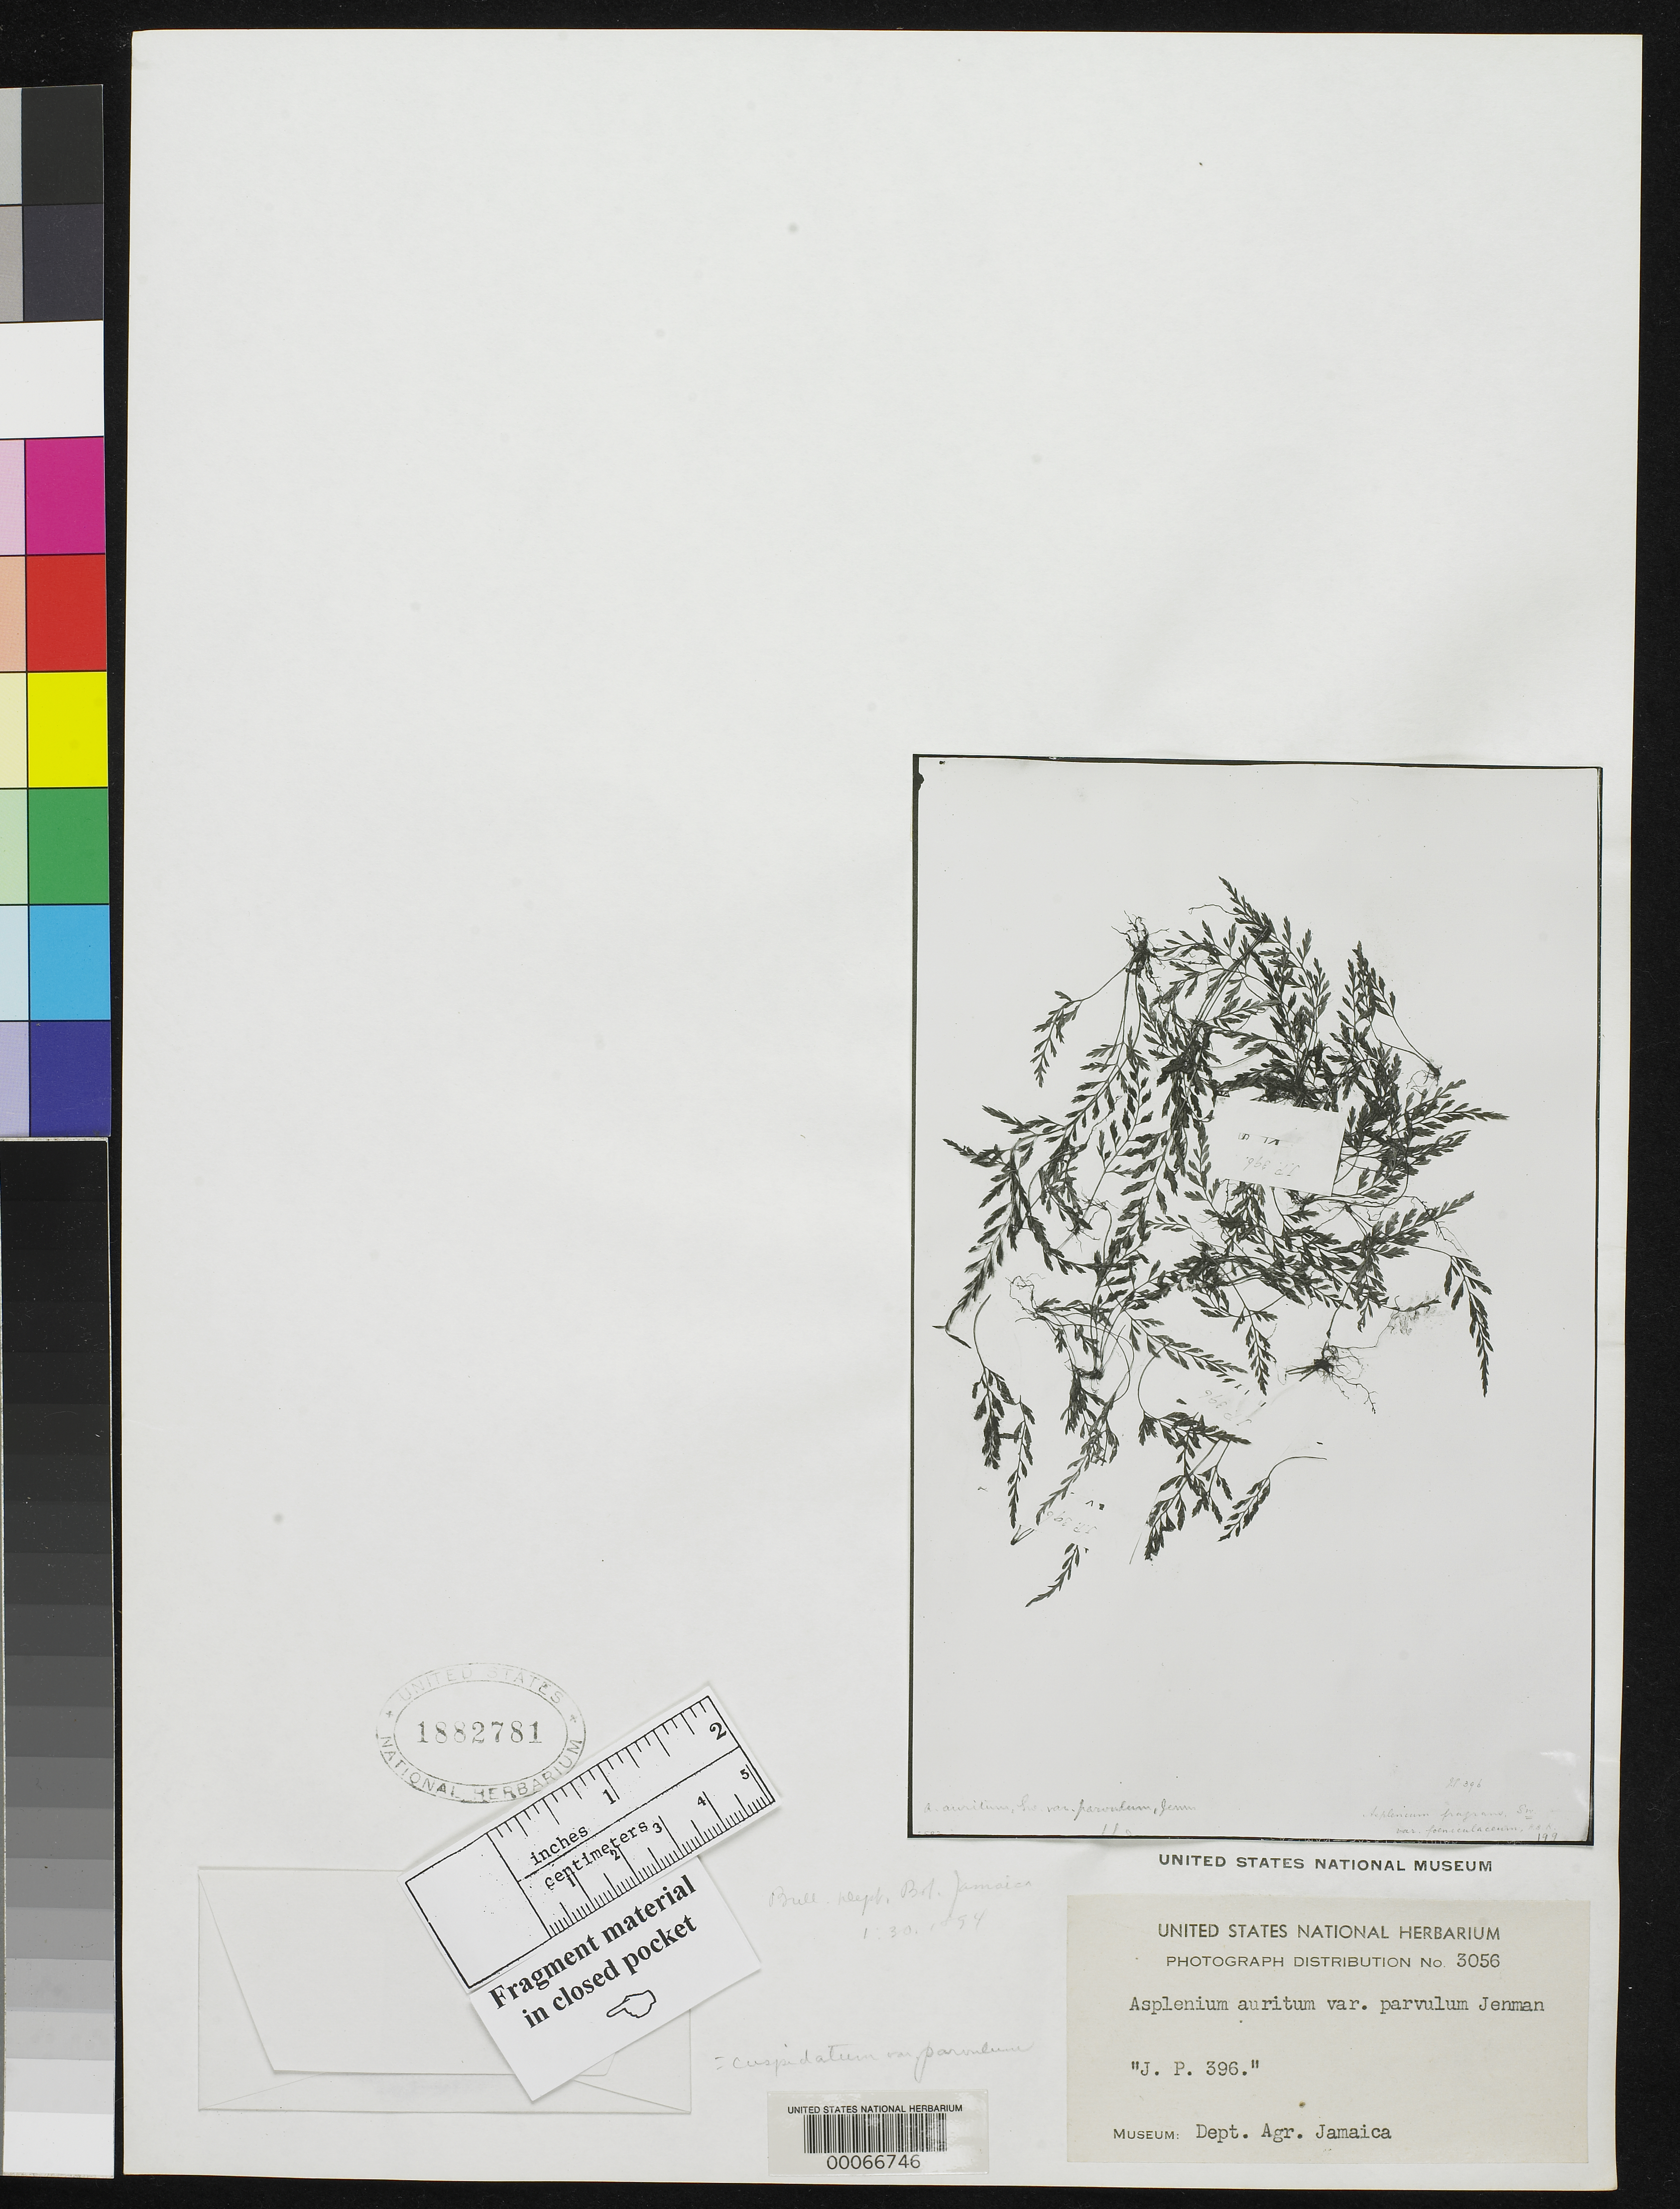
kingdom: Plantae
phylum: Tracheophyta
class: Polypodiopsida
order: Polypodiales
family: Aspleniaceae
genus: Asplenium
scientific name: Asplenium auritum var. parvulum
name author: Jenman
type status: Type Fragment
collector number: J.P. 396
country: Jamaica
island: Greater Antilles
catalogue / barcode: US 1882781